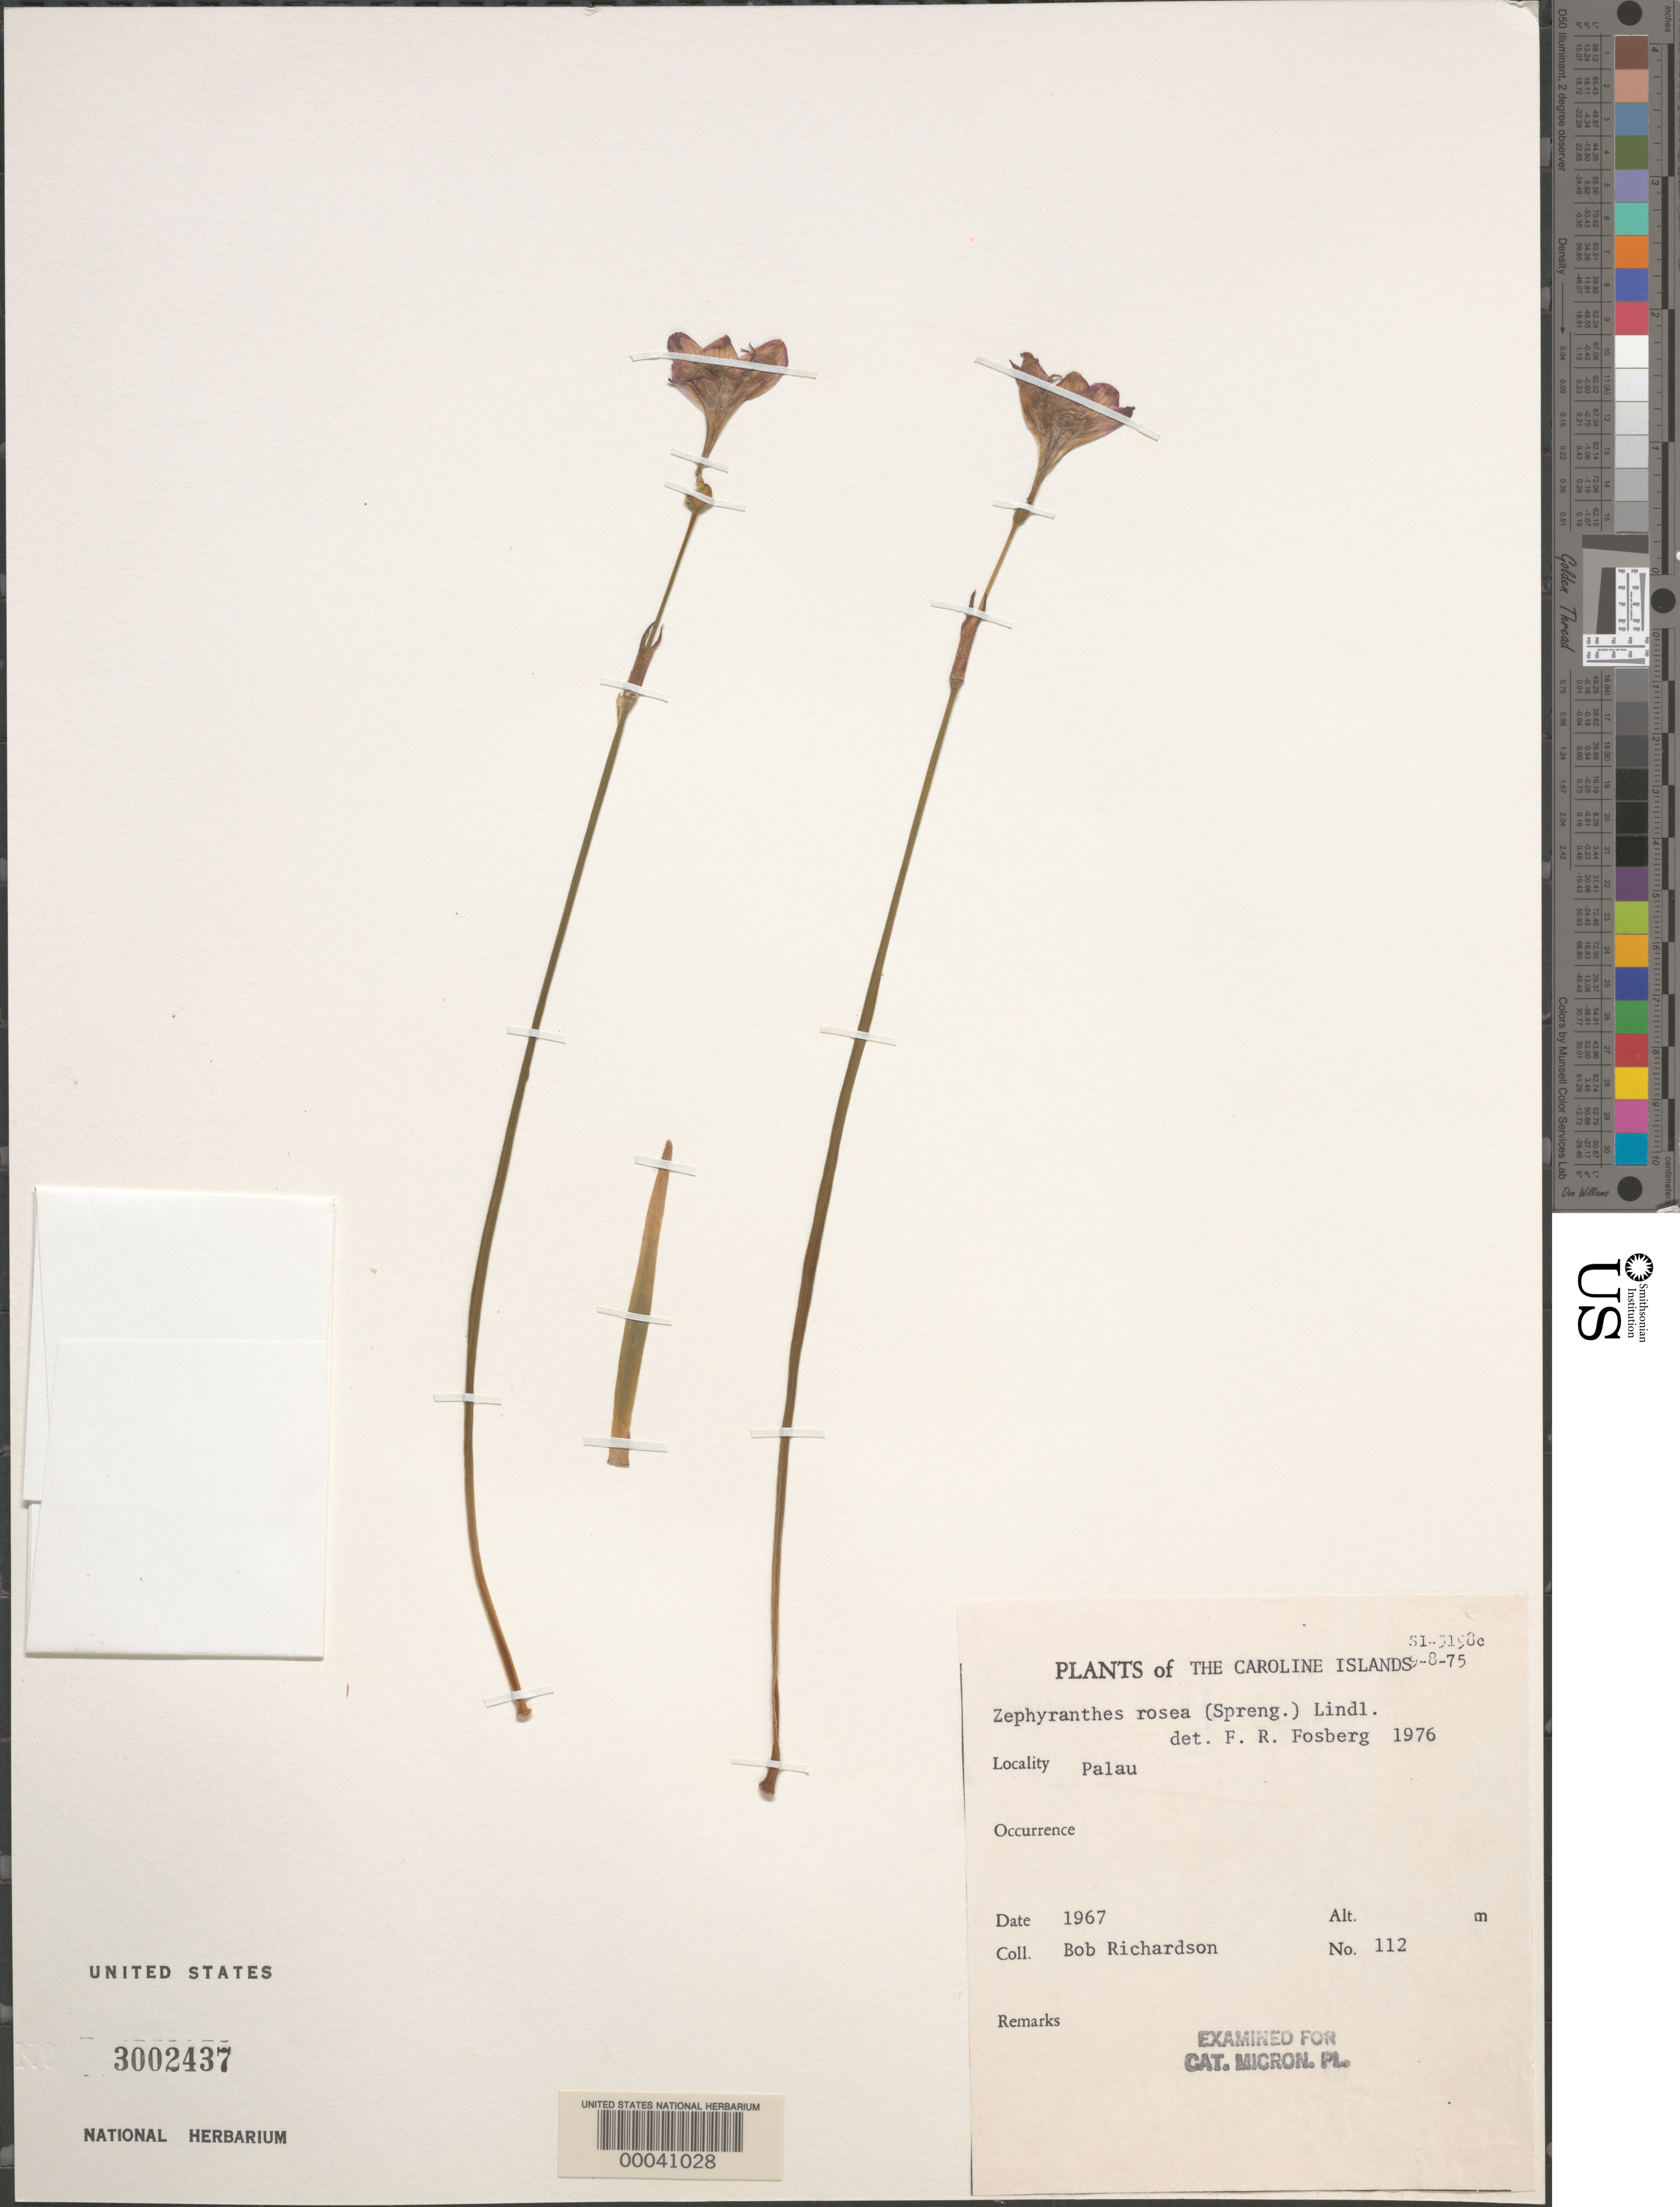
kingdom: Plantae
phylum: Tracheophyta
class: Liliopsida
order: Asparagales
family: Amaryllidaceae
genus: Zephyranthes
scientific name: Zephyranthes rosea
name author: Lindl.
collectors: R. Richardson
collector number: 112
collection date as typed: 1967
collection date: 1967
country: Palau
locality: Palau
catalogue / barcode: US 3002437